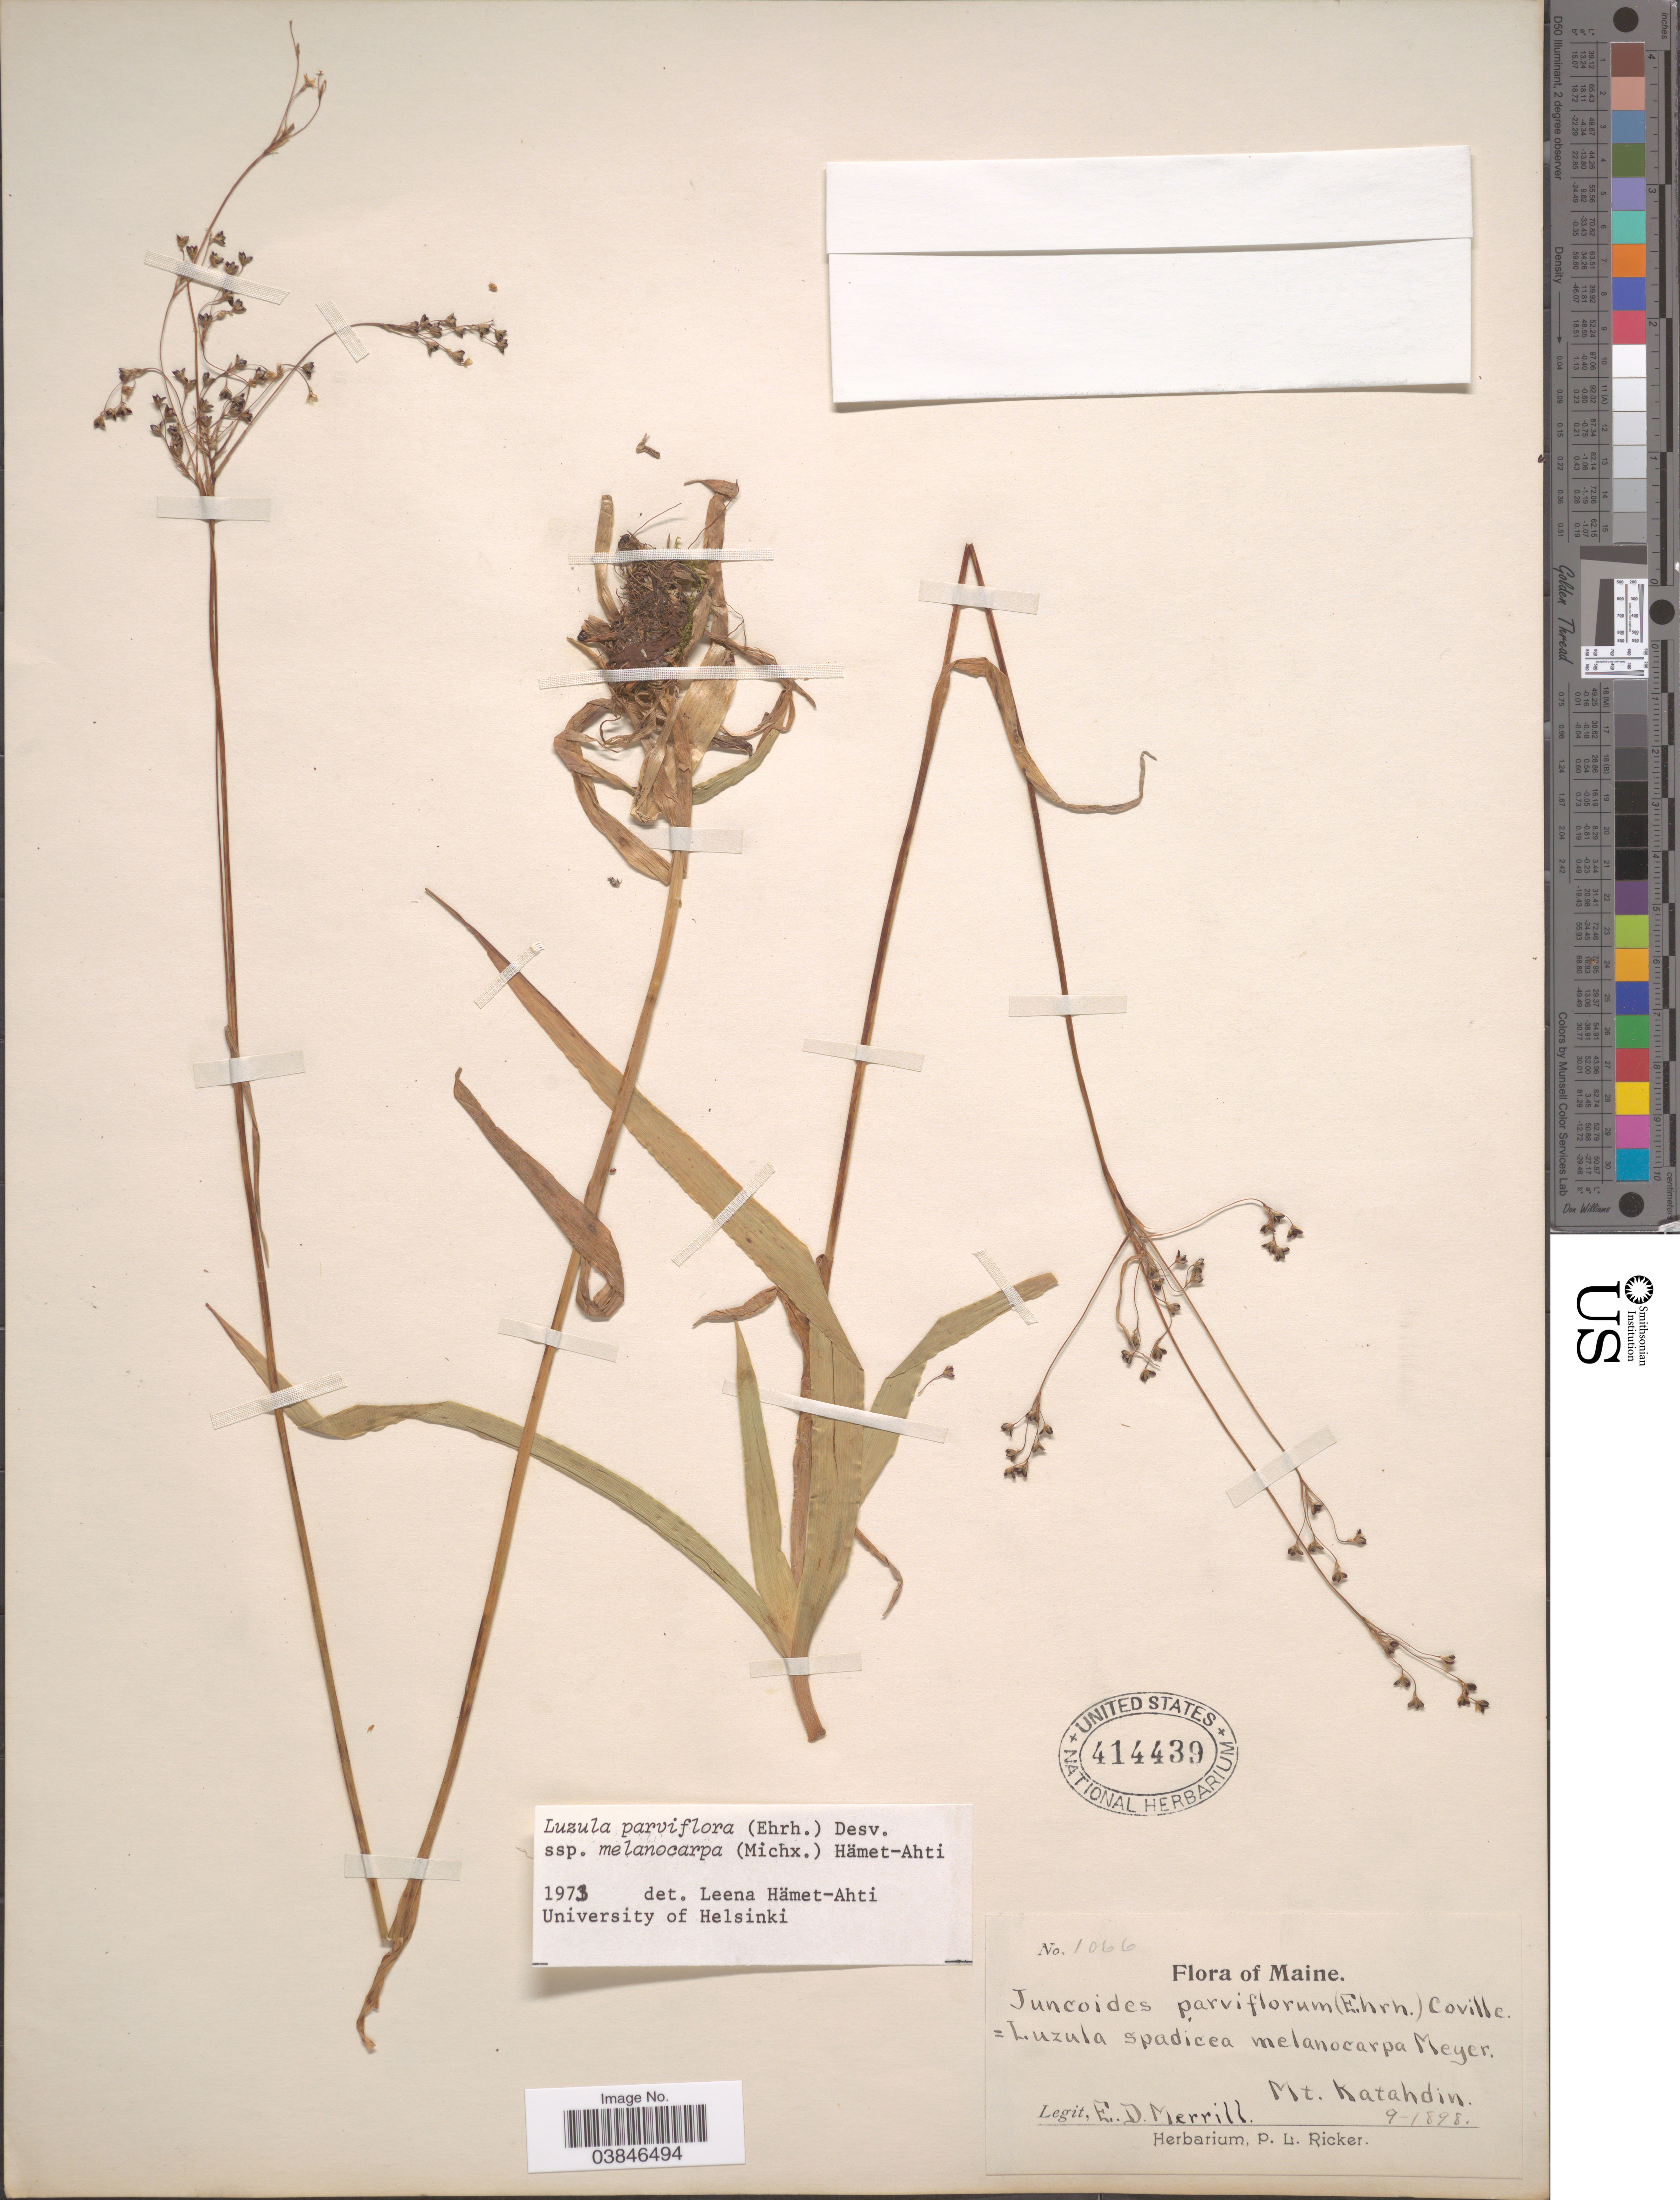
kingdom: Plantae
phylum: Tracheophyta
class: Liliopsida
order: Poales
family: Juncaceae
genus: Luzula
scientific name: Luzula parviflora subsp. melanocarpa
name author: Desv.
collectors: E. D. Merrill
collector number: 1066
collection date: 1898-09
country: United States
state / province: Maine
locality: Mt. Katahdin.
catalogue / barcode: US 414439